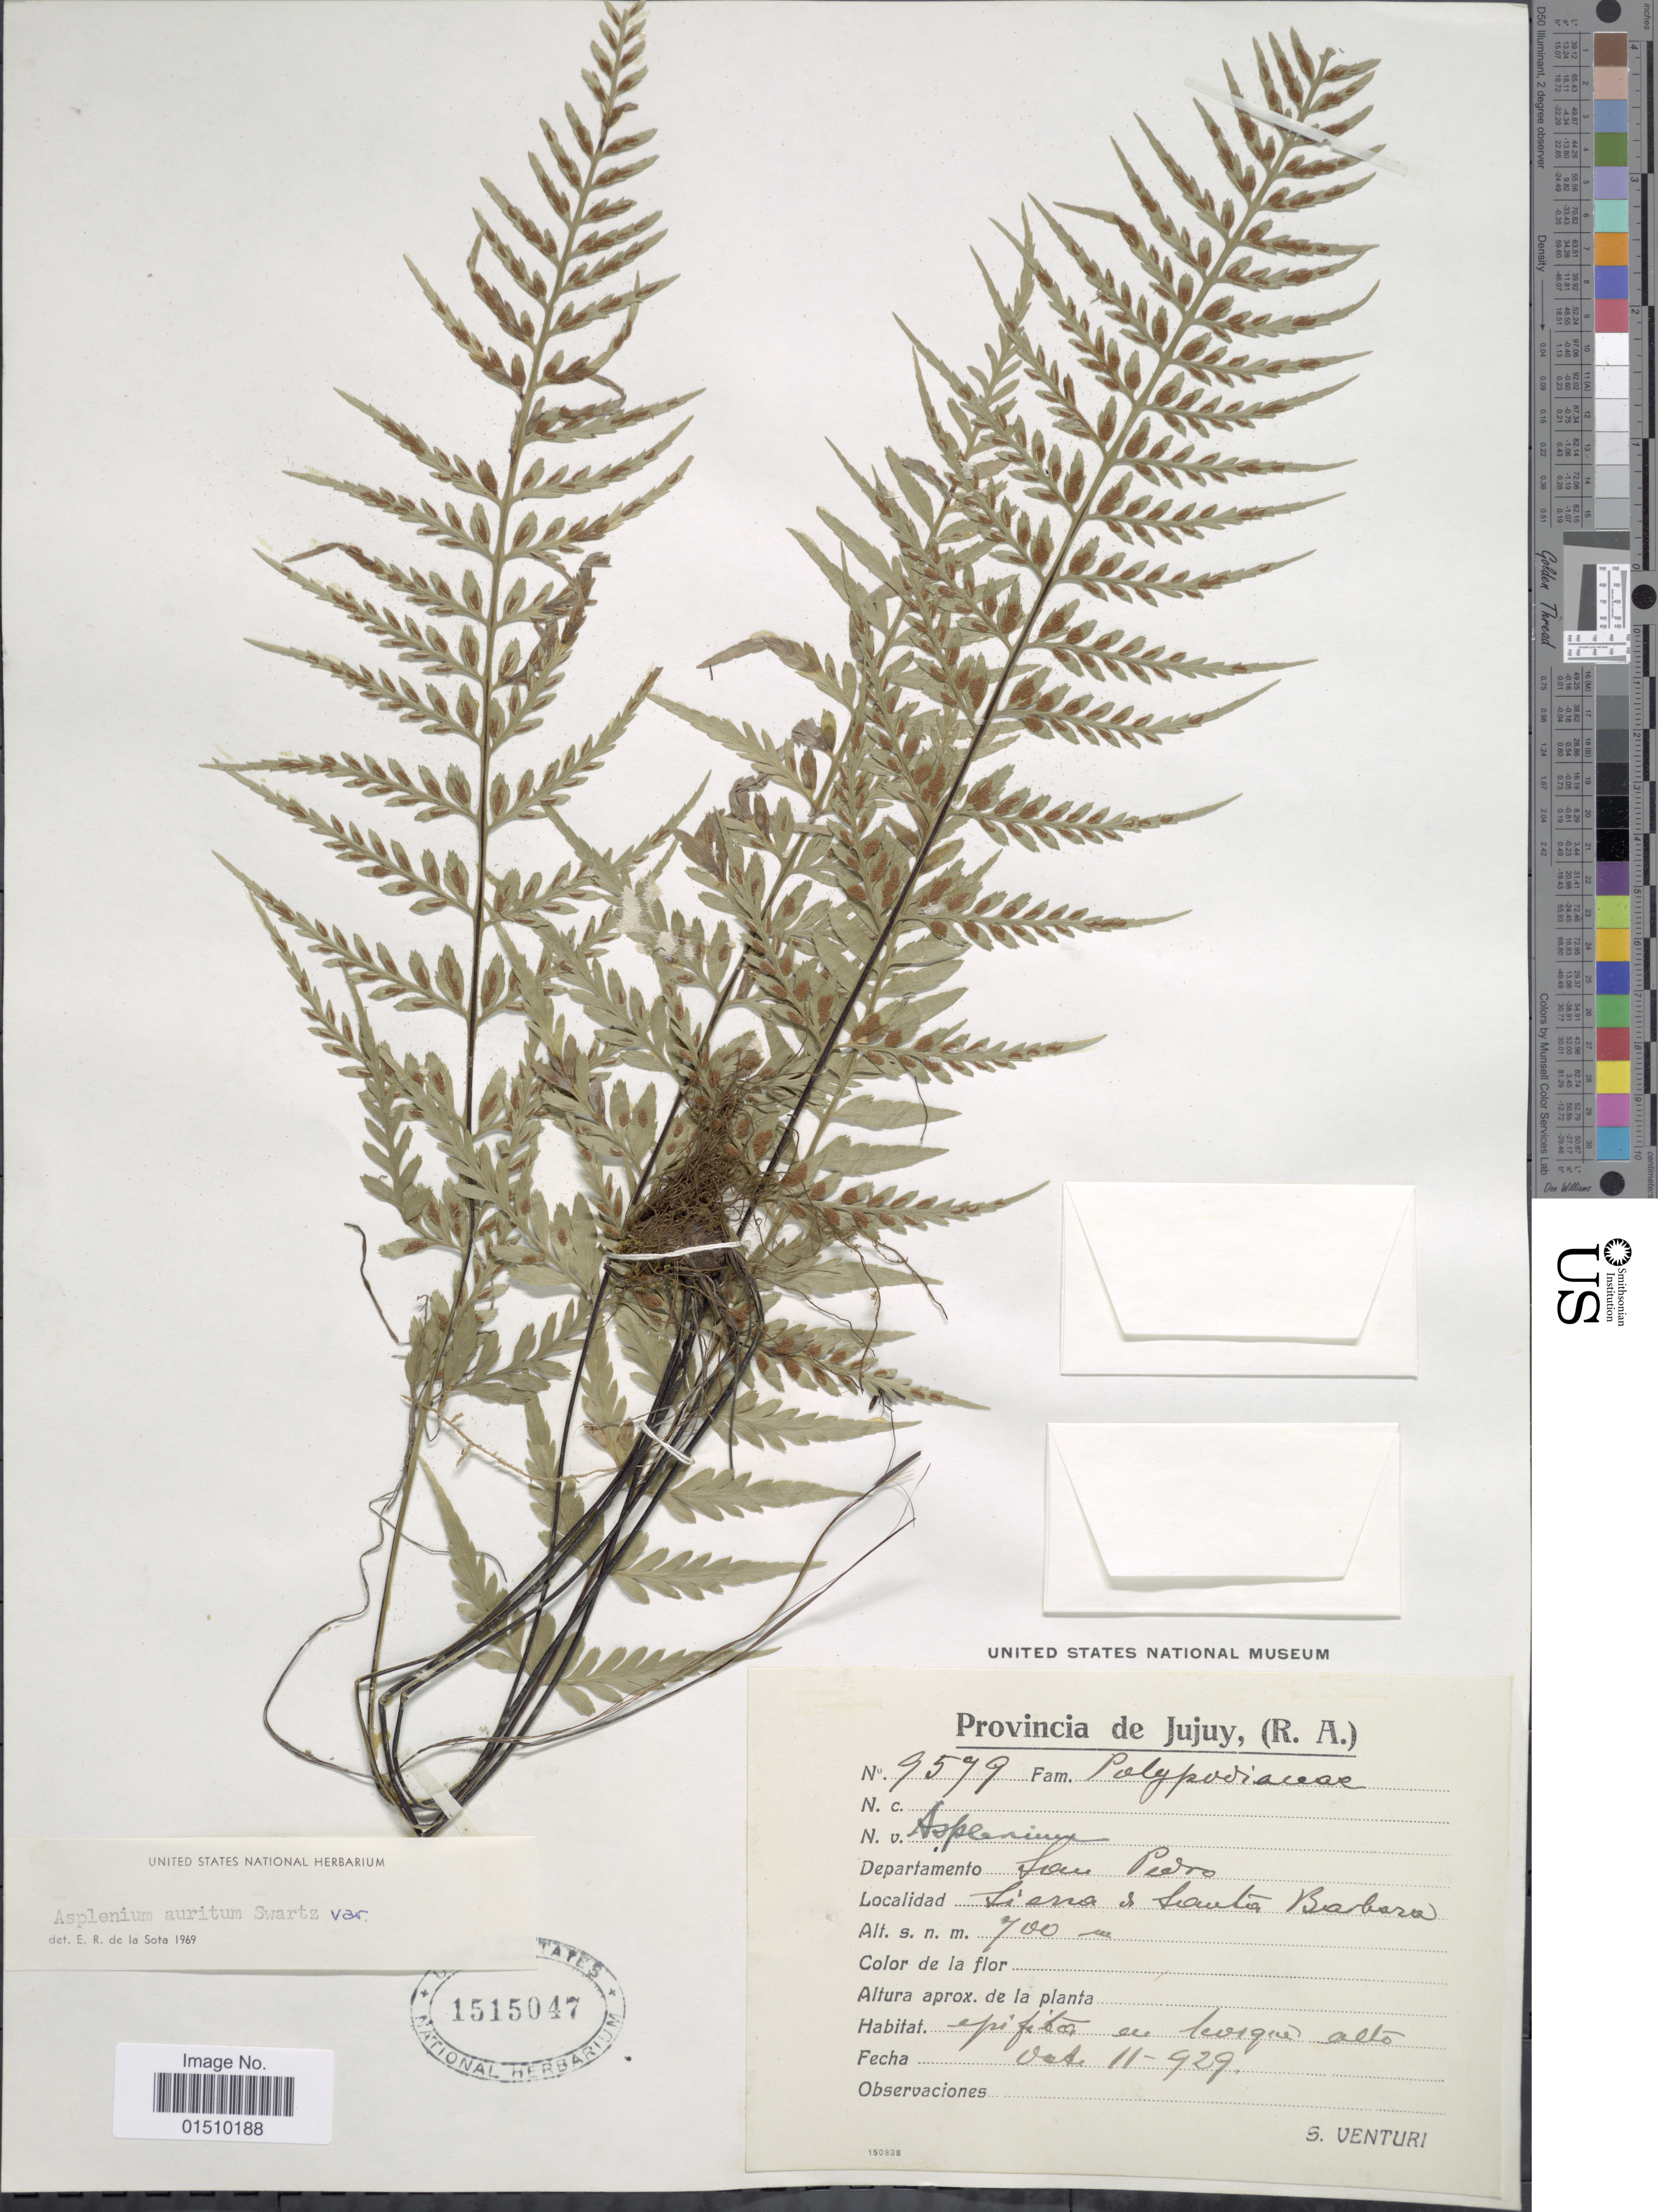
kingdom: Plantae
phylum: Tracheophyta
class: Polypodiopsida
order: Polypodiales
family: Aspleniaceae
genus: Asplenium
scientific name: Asplenium auritum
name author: Sw.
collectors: S. Venturi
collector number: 9579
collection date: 1929-10-11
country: Argentina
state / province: Jujuy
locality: Provincia de Jujuy, (R.A.), Departamento Fray Pedro, Sierra & Santa Barbara.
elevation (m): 700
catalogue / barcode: US 1515047